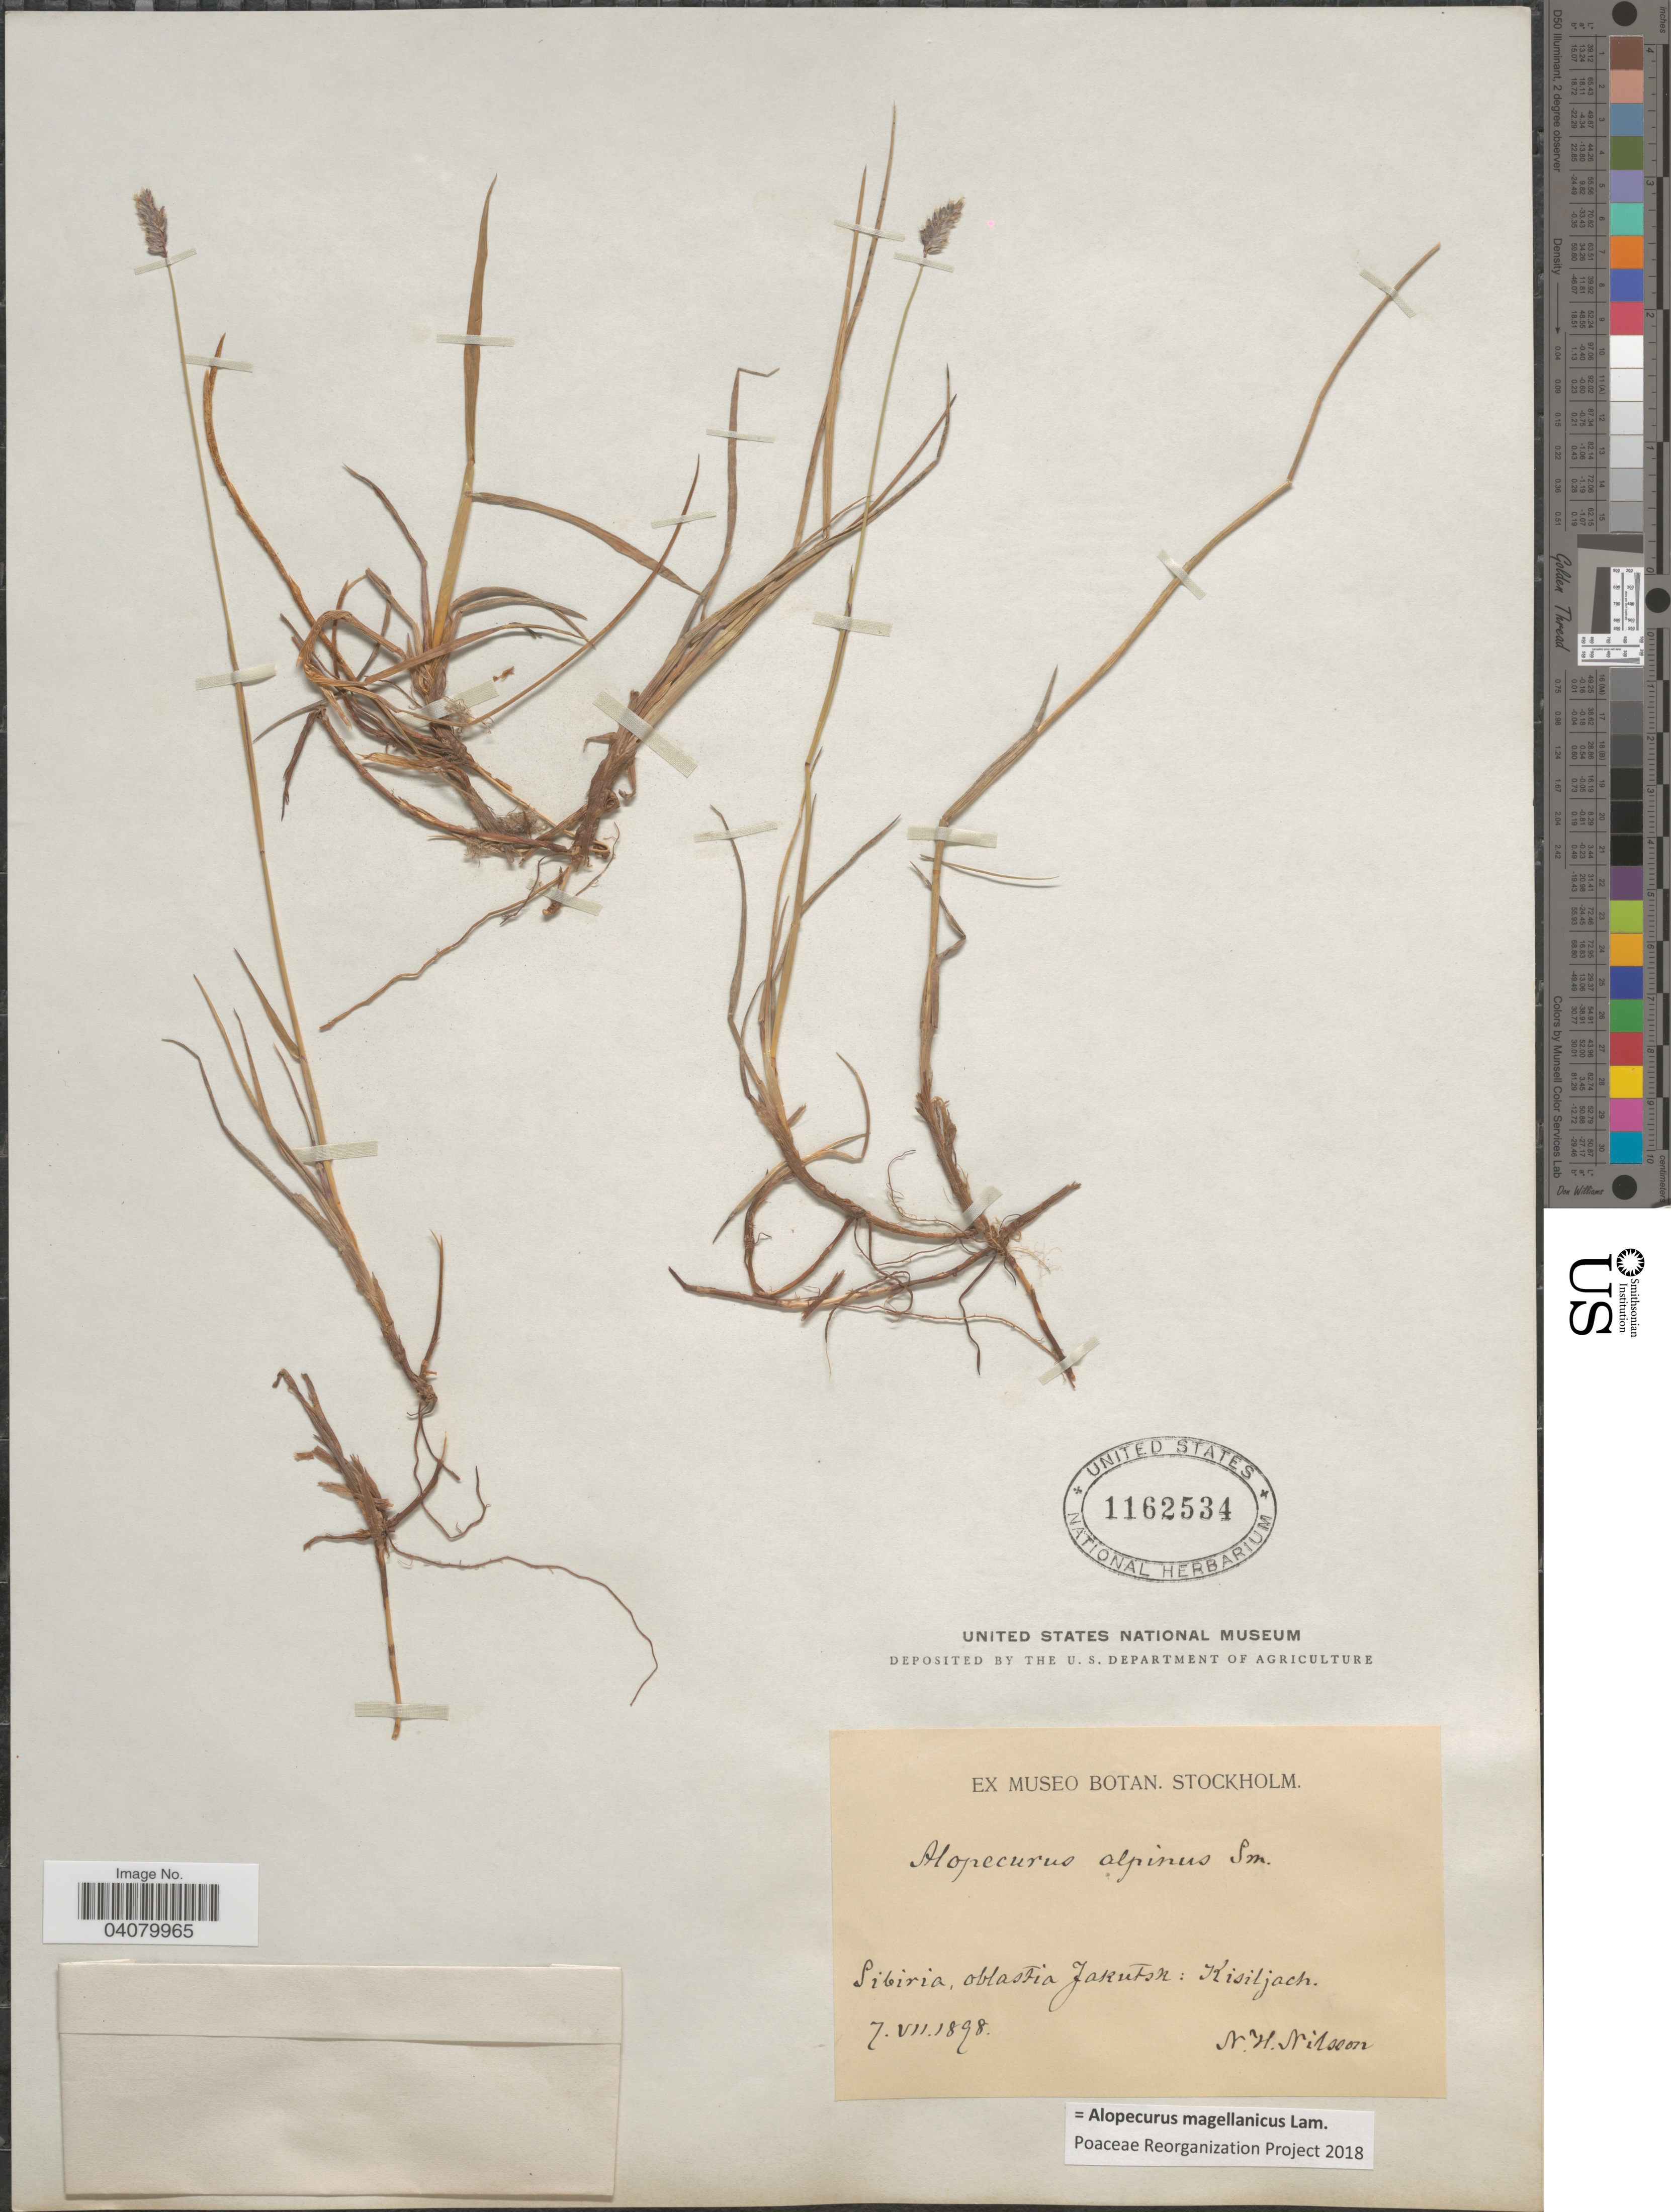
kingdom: Plantae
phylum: Tracheophyta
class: Liliopsida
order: Poales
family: Poaceae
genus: Alopecurus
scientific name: Alopecurus magellanicus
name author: Lam.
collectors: N. H. Nilsson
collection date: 1898-07-07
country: Russian Federation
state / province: Sakha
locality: Sibiria, oblastia Jakutsk: Kisiljach.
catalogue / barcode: US 1162534